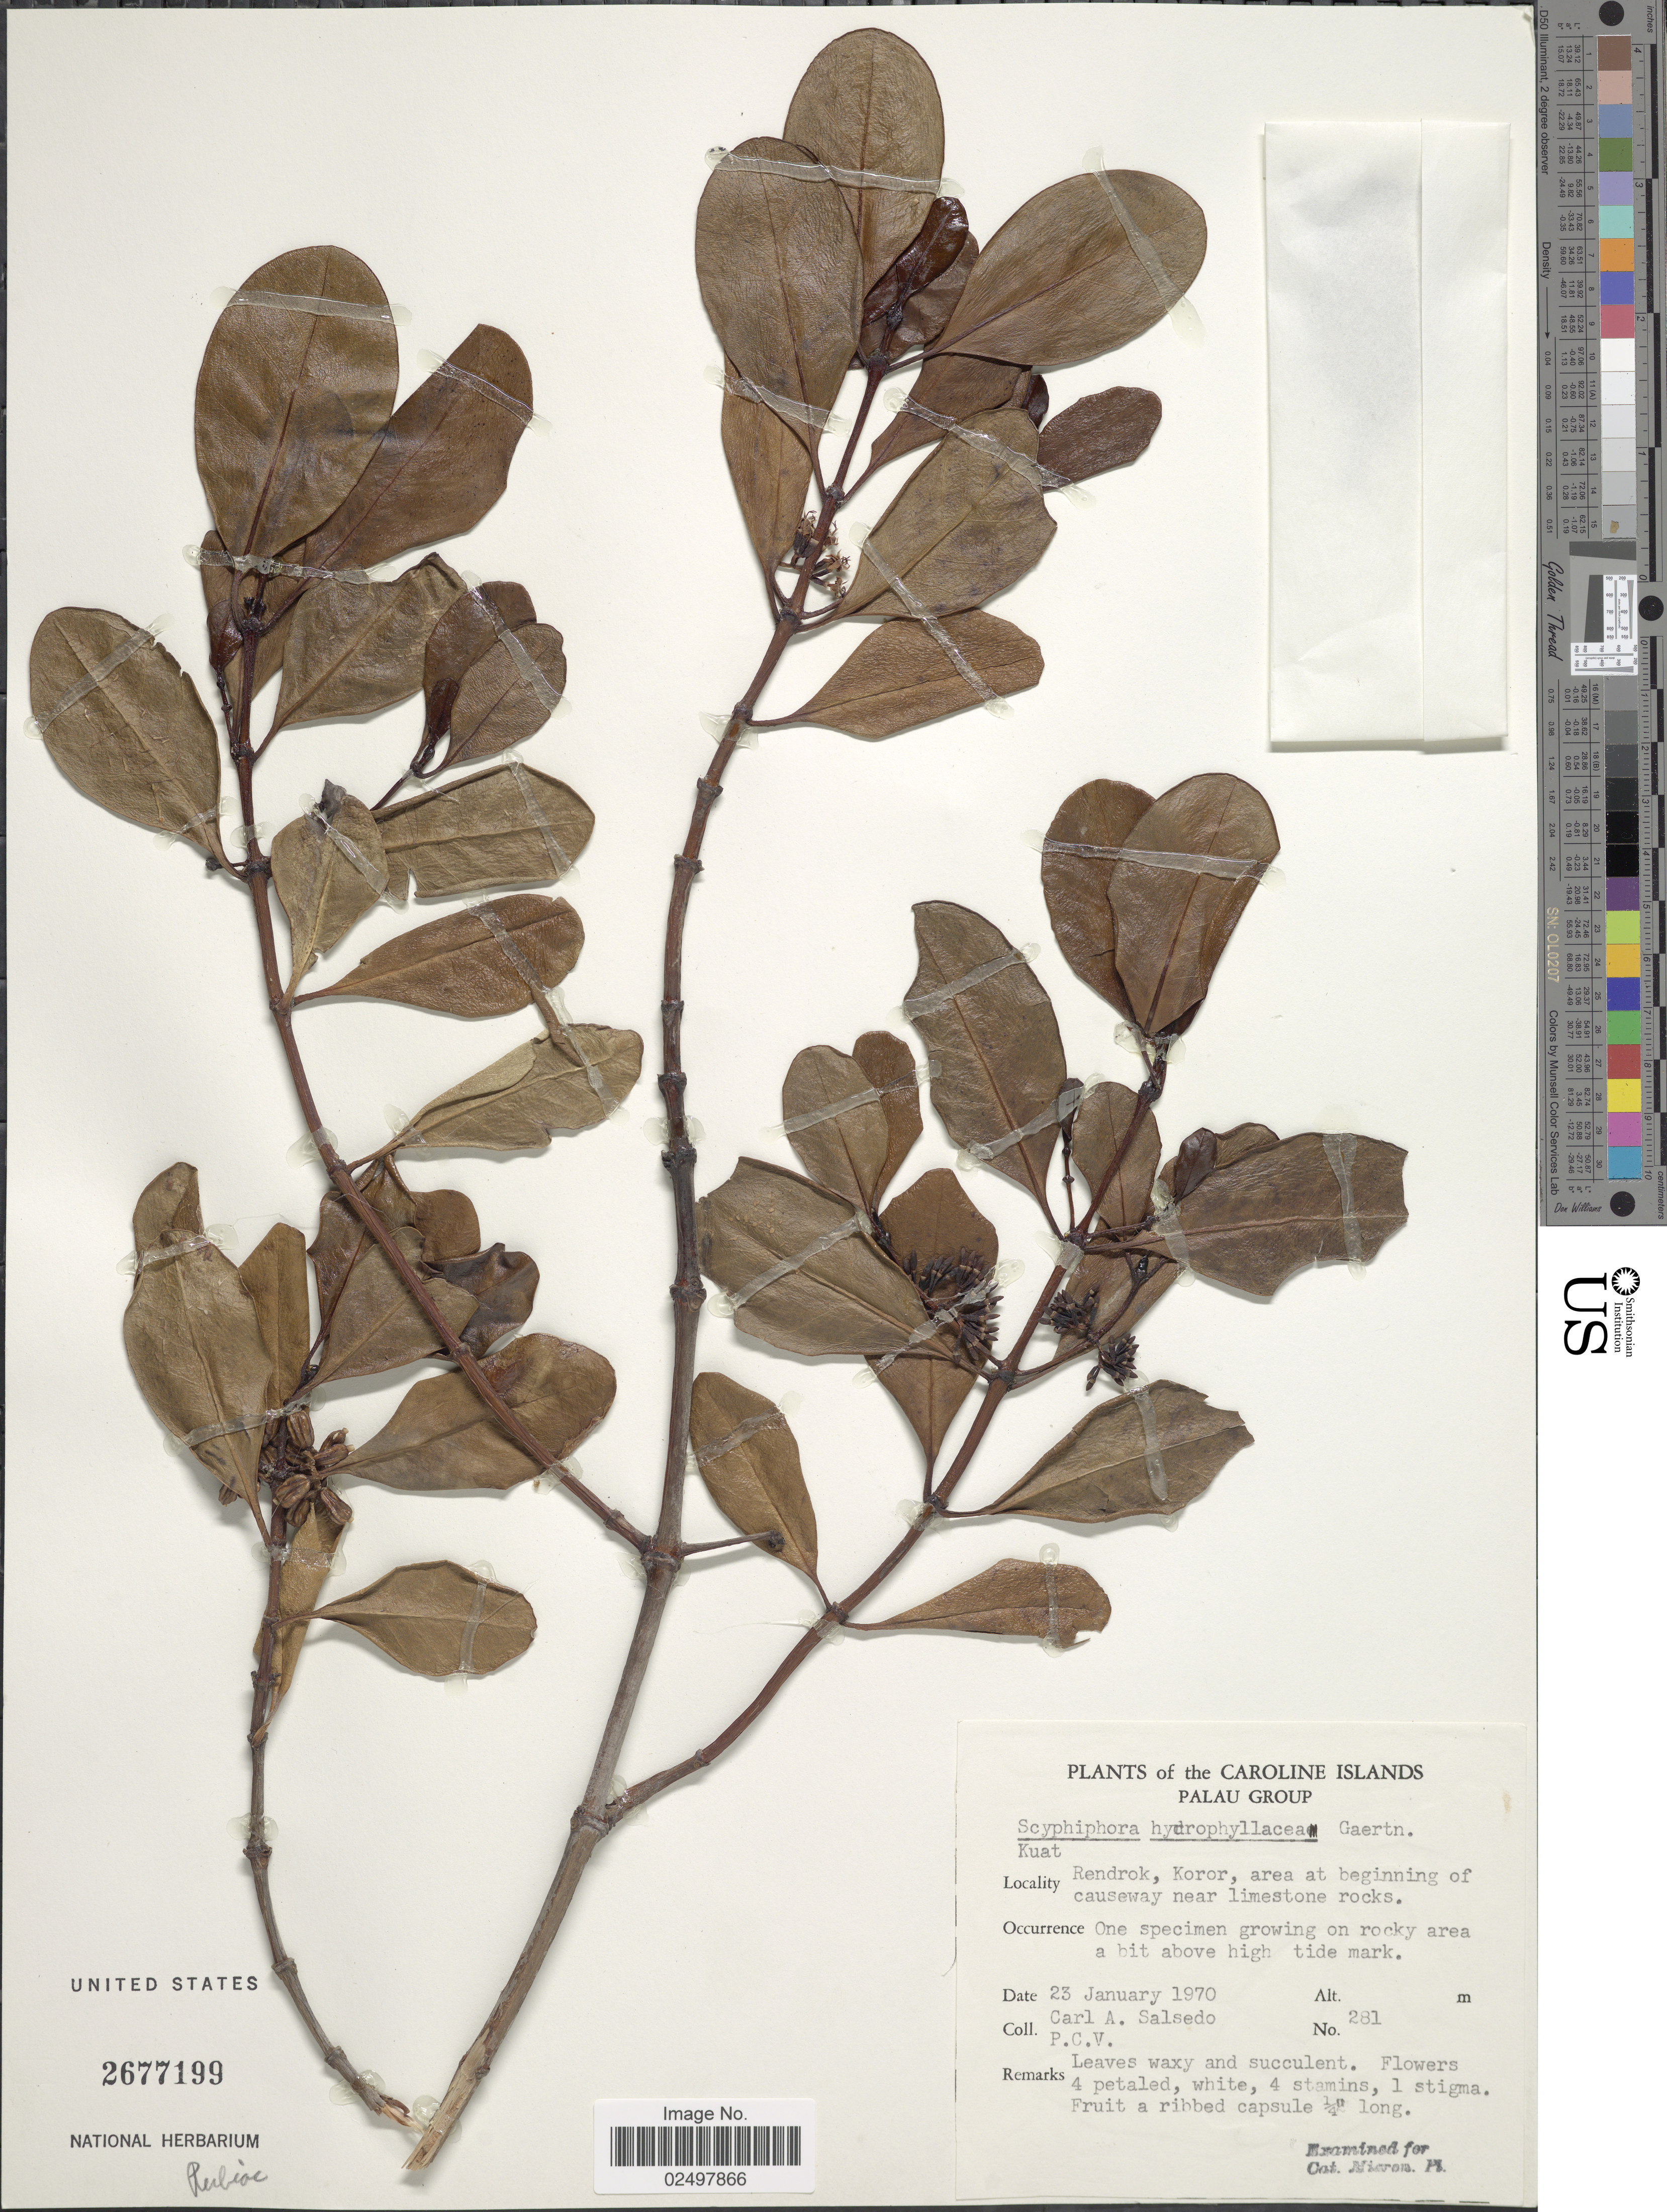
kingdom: Plantae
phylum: Tracheophyta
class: Magnoliopsida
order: Gentianales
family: Rubiaceae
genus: Scyphiphora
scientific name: Scyphiphora hydrophyllacea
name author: Gaertn.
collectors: C.A. Salsedo & P. C. V.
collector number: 281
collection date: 1970-01-23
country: Palau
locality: Caroline Islands, Palau Group, Rendrol, Koror, area at beginning of causeway near limestone rocks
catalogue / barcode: US 2677199